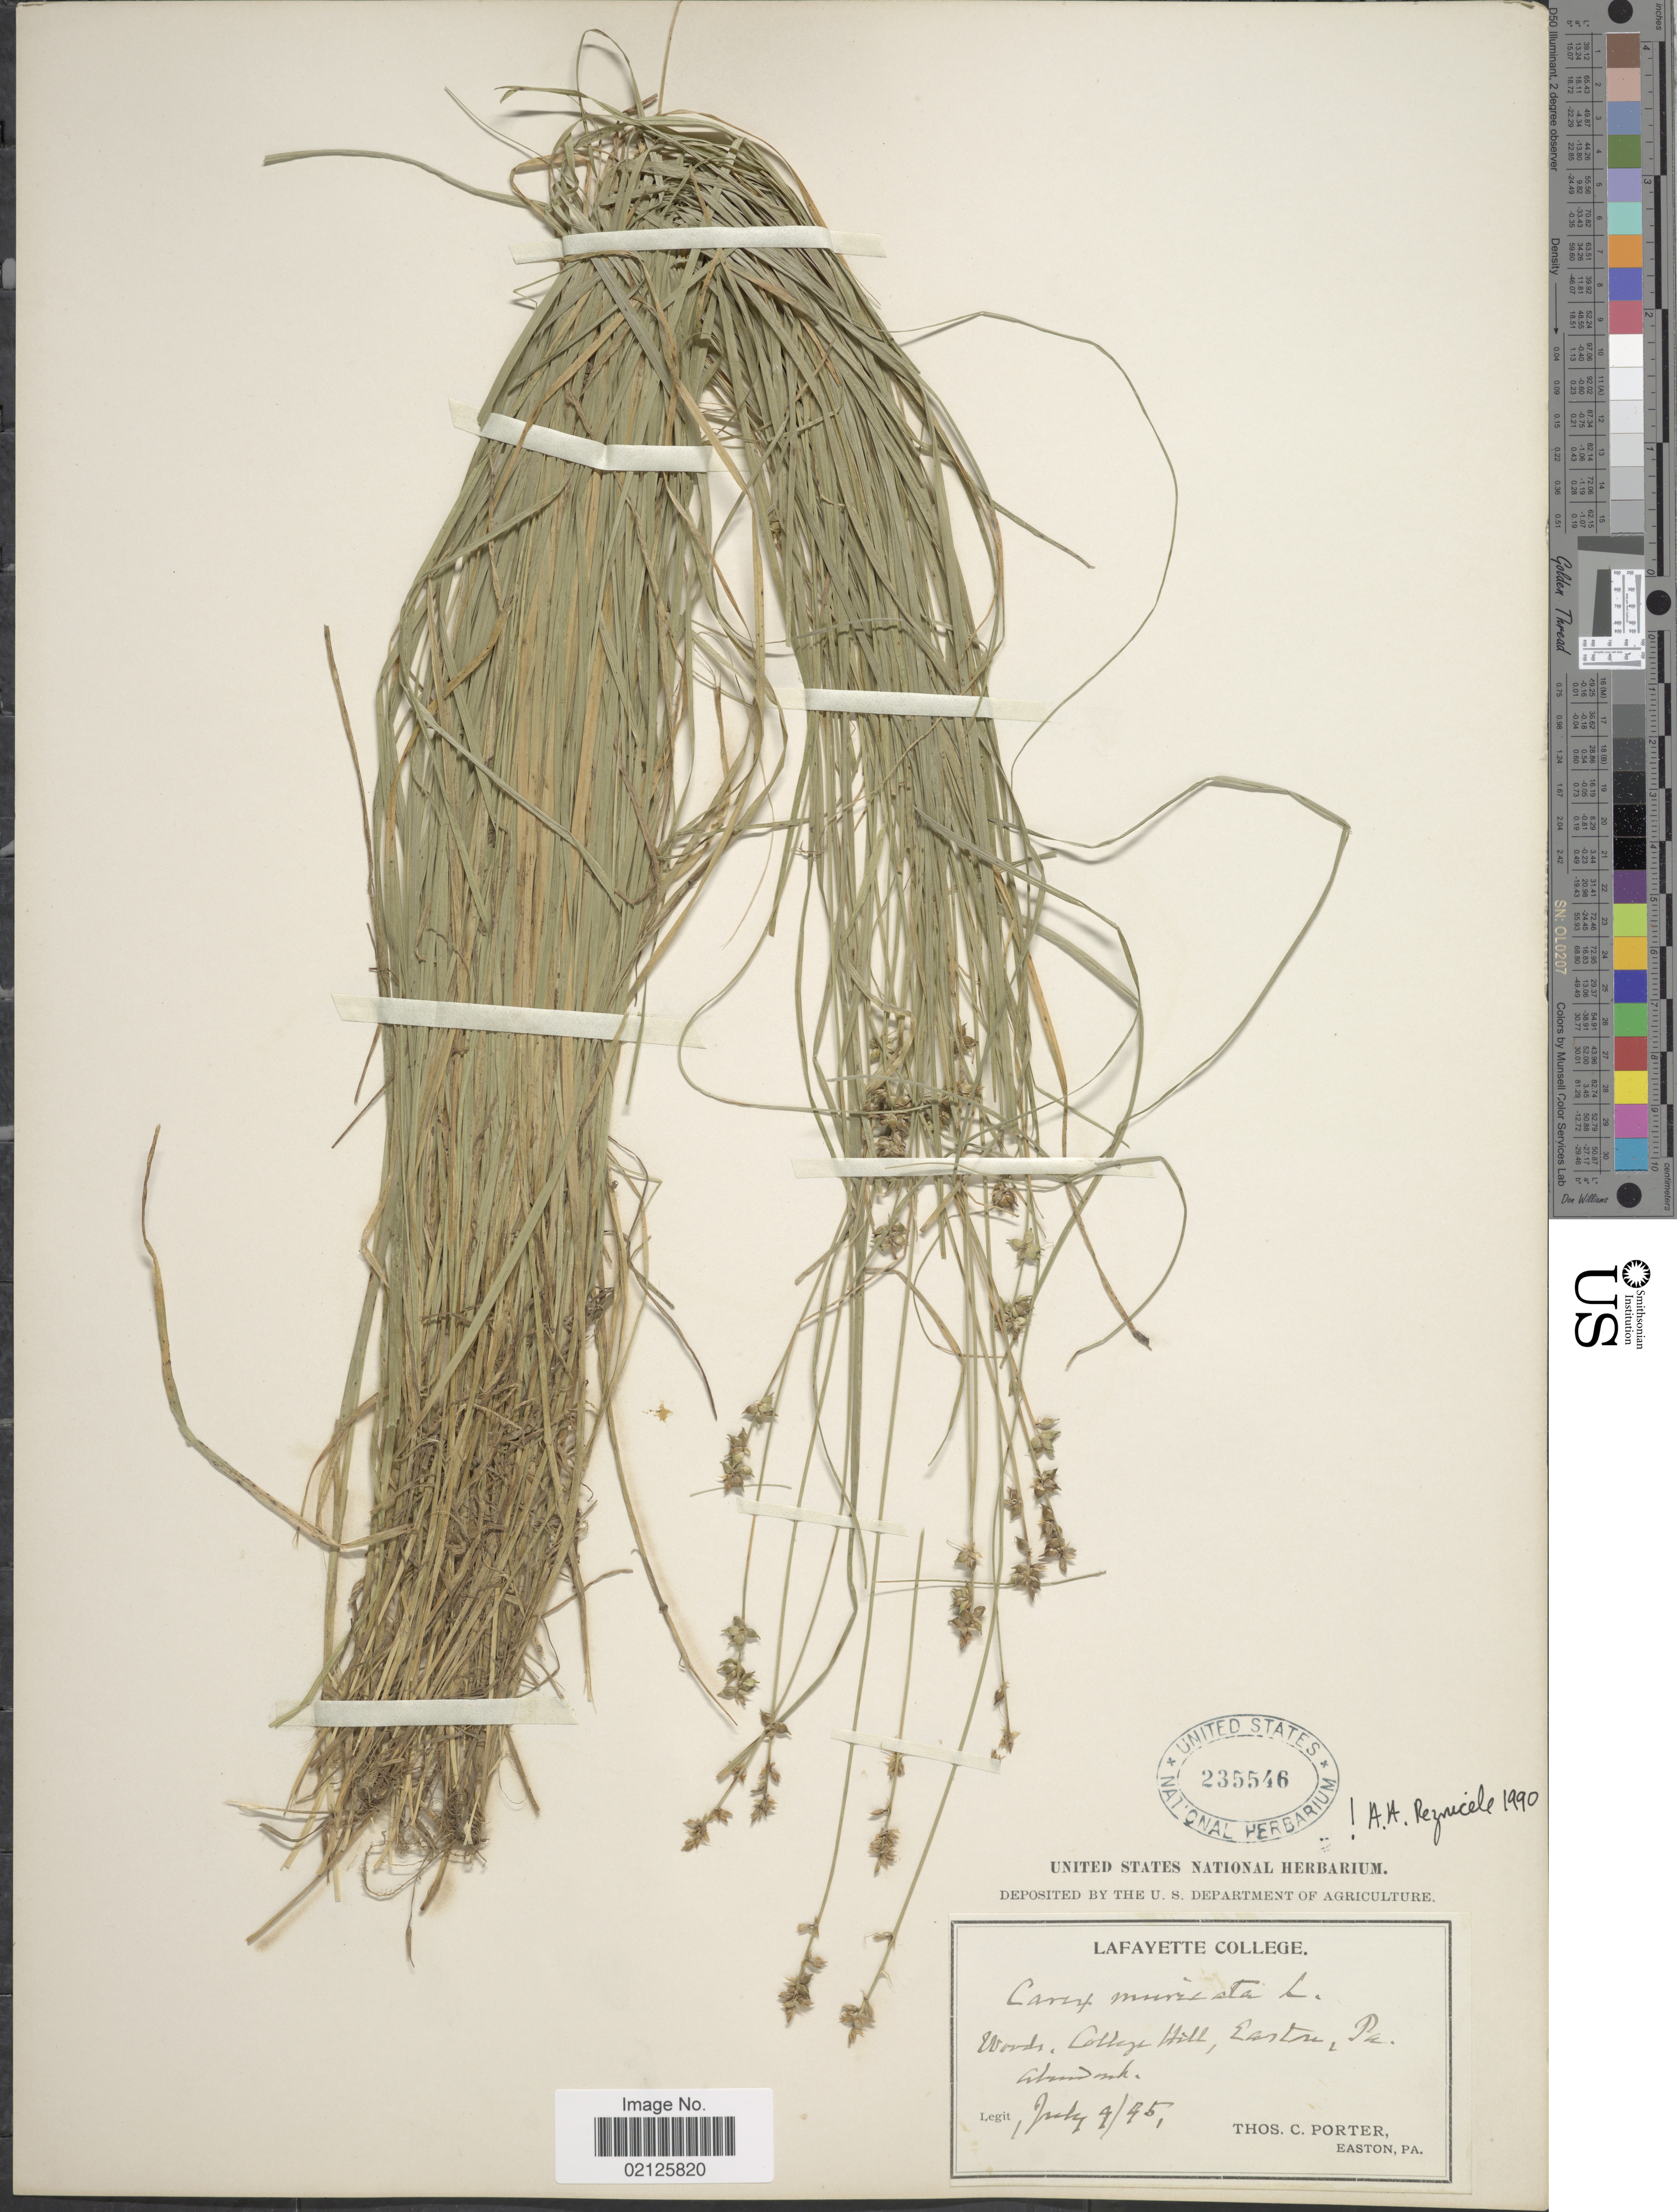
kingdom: Plantae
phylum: Tracheophyta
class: Liliopsida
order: Poales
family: Cyperaceae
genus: Carex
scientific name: Carex muricata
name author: L.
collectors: T. Porter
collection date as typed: Transcribed d/m/y: 9/7/95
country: United States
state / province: Pennsylvania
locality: Woods, College Hill, easton, Abundant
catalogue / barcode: US 235546